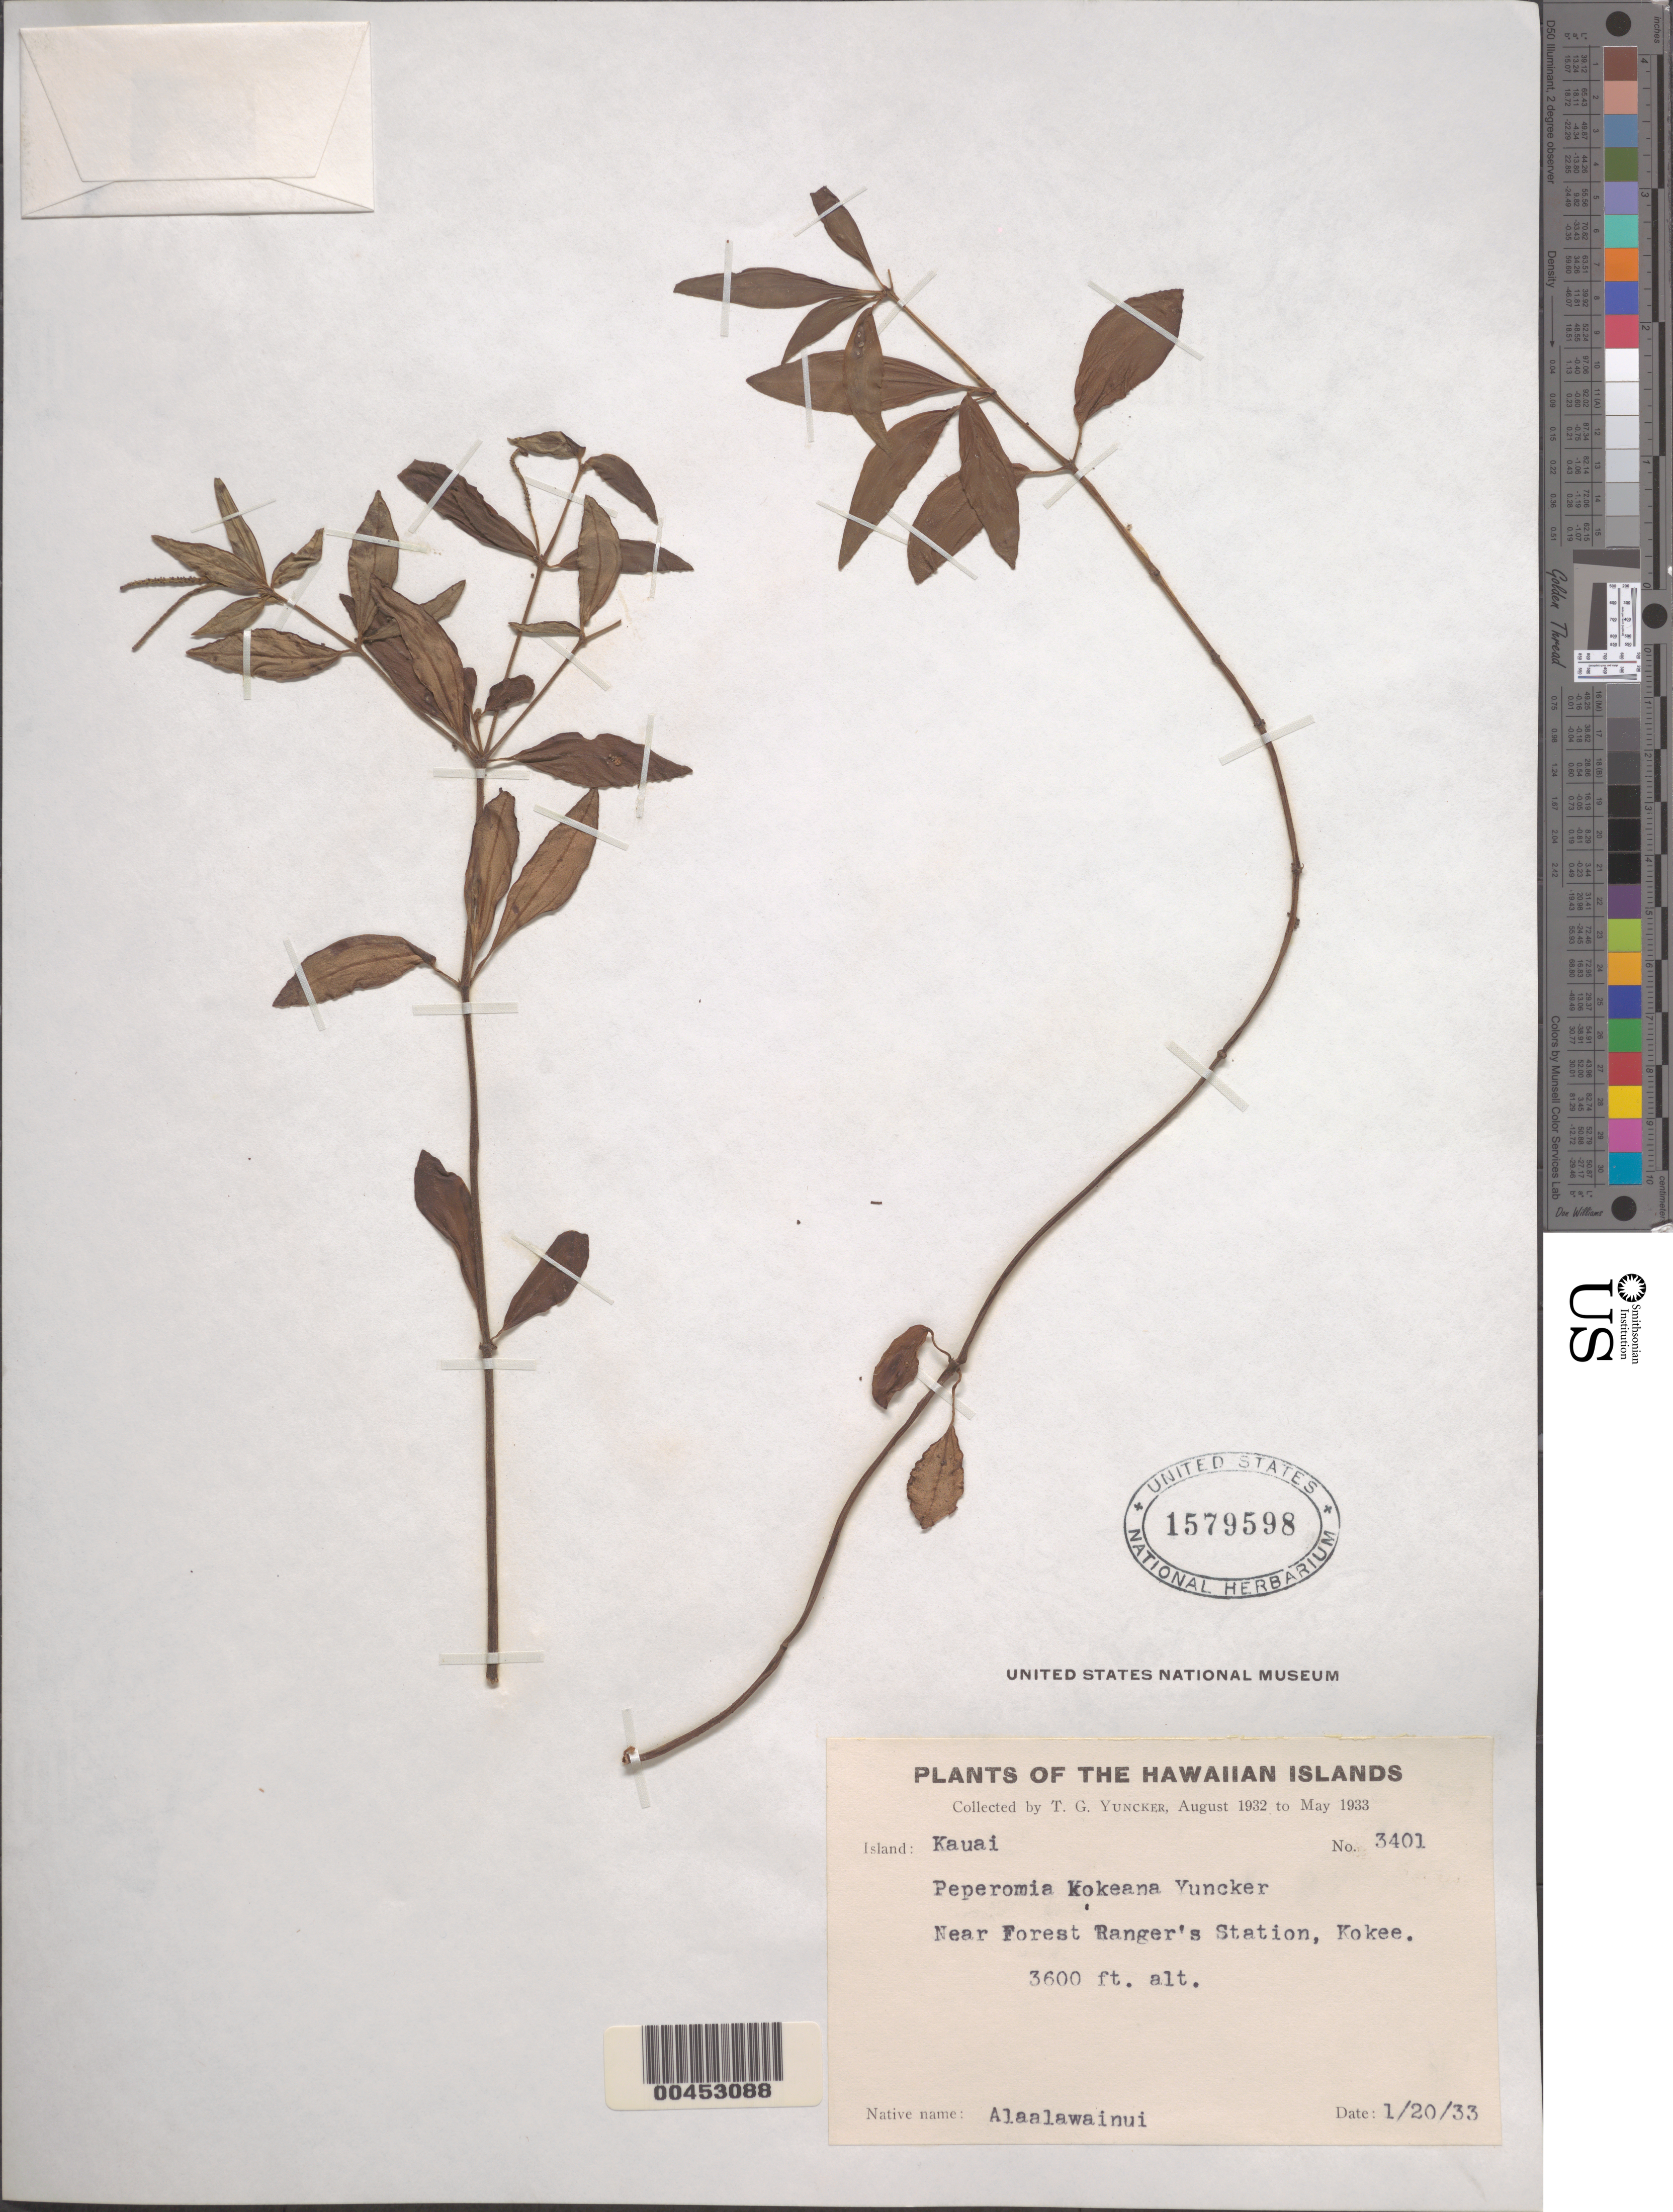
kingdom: Plantae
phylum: Tracheophyta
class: Magnoliopsida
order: Piperales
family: Piperaceae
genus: Peperomia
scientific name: Peperomia kokeana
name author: Yunck.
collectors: T. G. Yuncker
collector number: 3401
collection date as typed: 20 Jan 1933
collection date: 1933-01-20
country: United States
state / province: Hawaii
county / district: Kauai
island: Kaua'i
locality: Near Forest's Ranger's Station, Kokee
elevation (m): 1097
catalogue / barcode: US 1579598